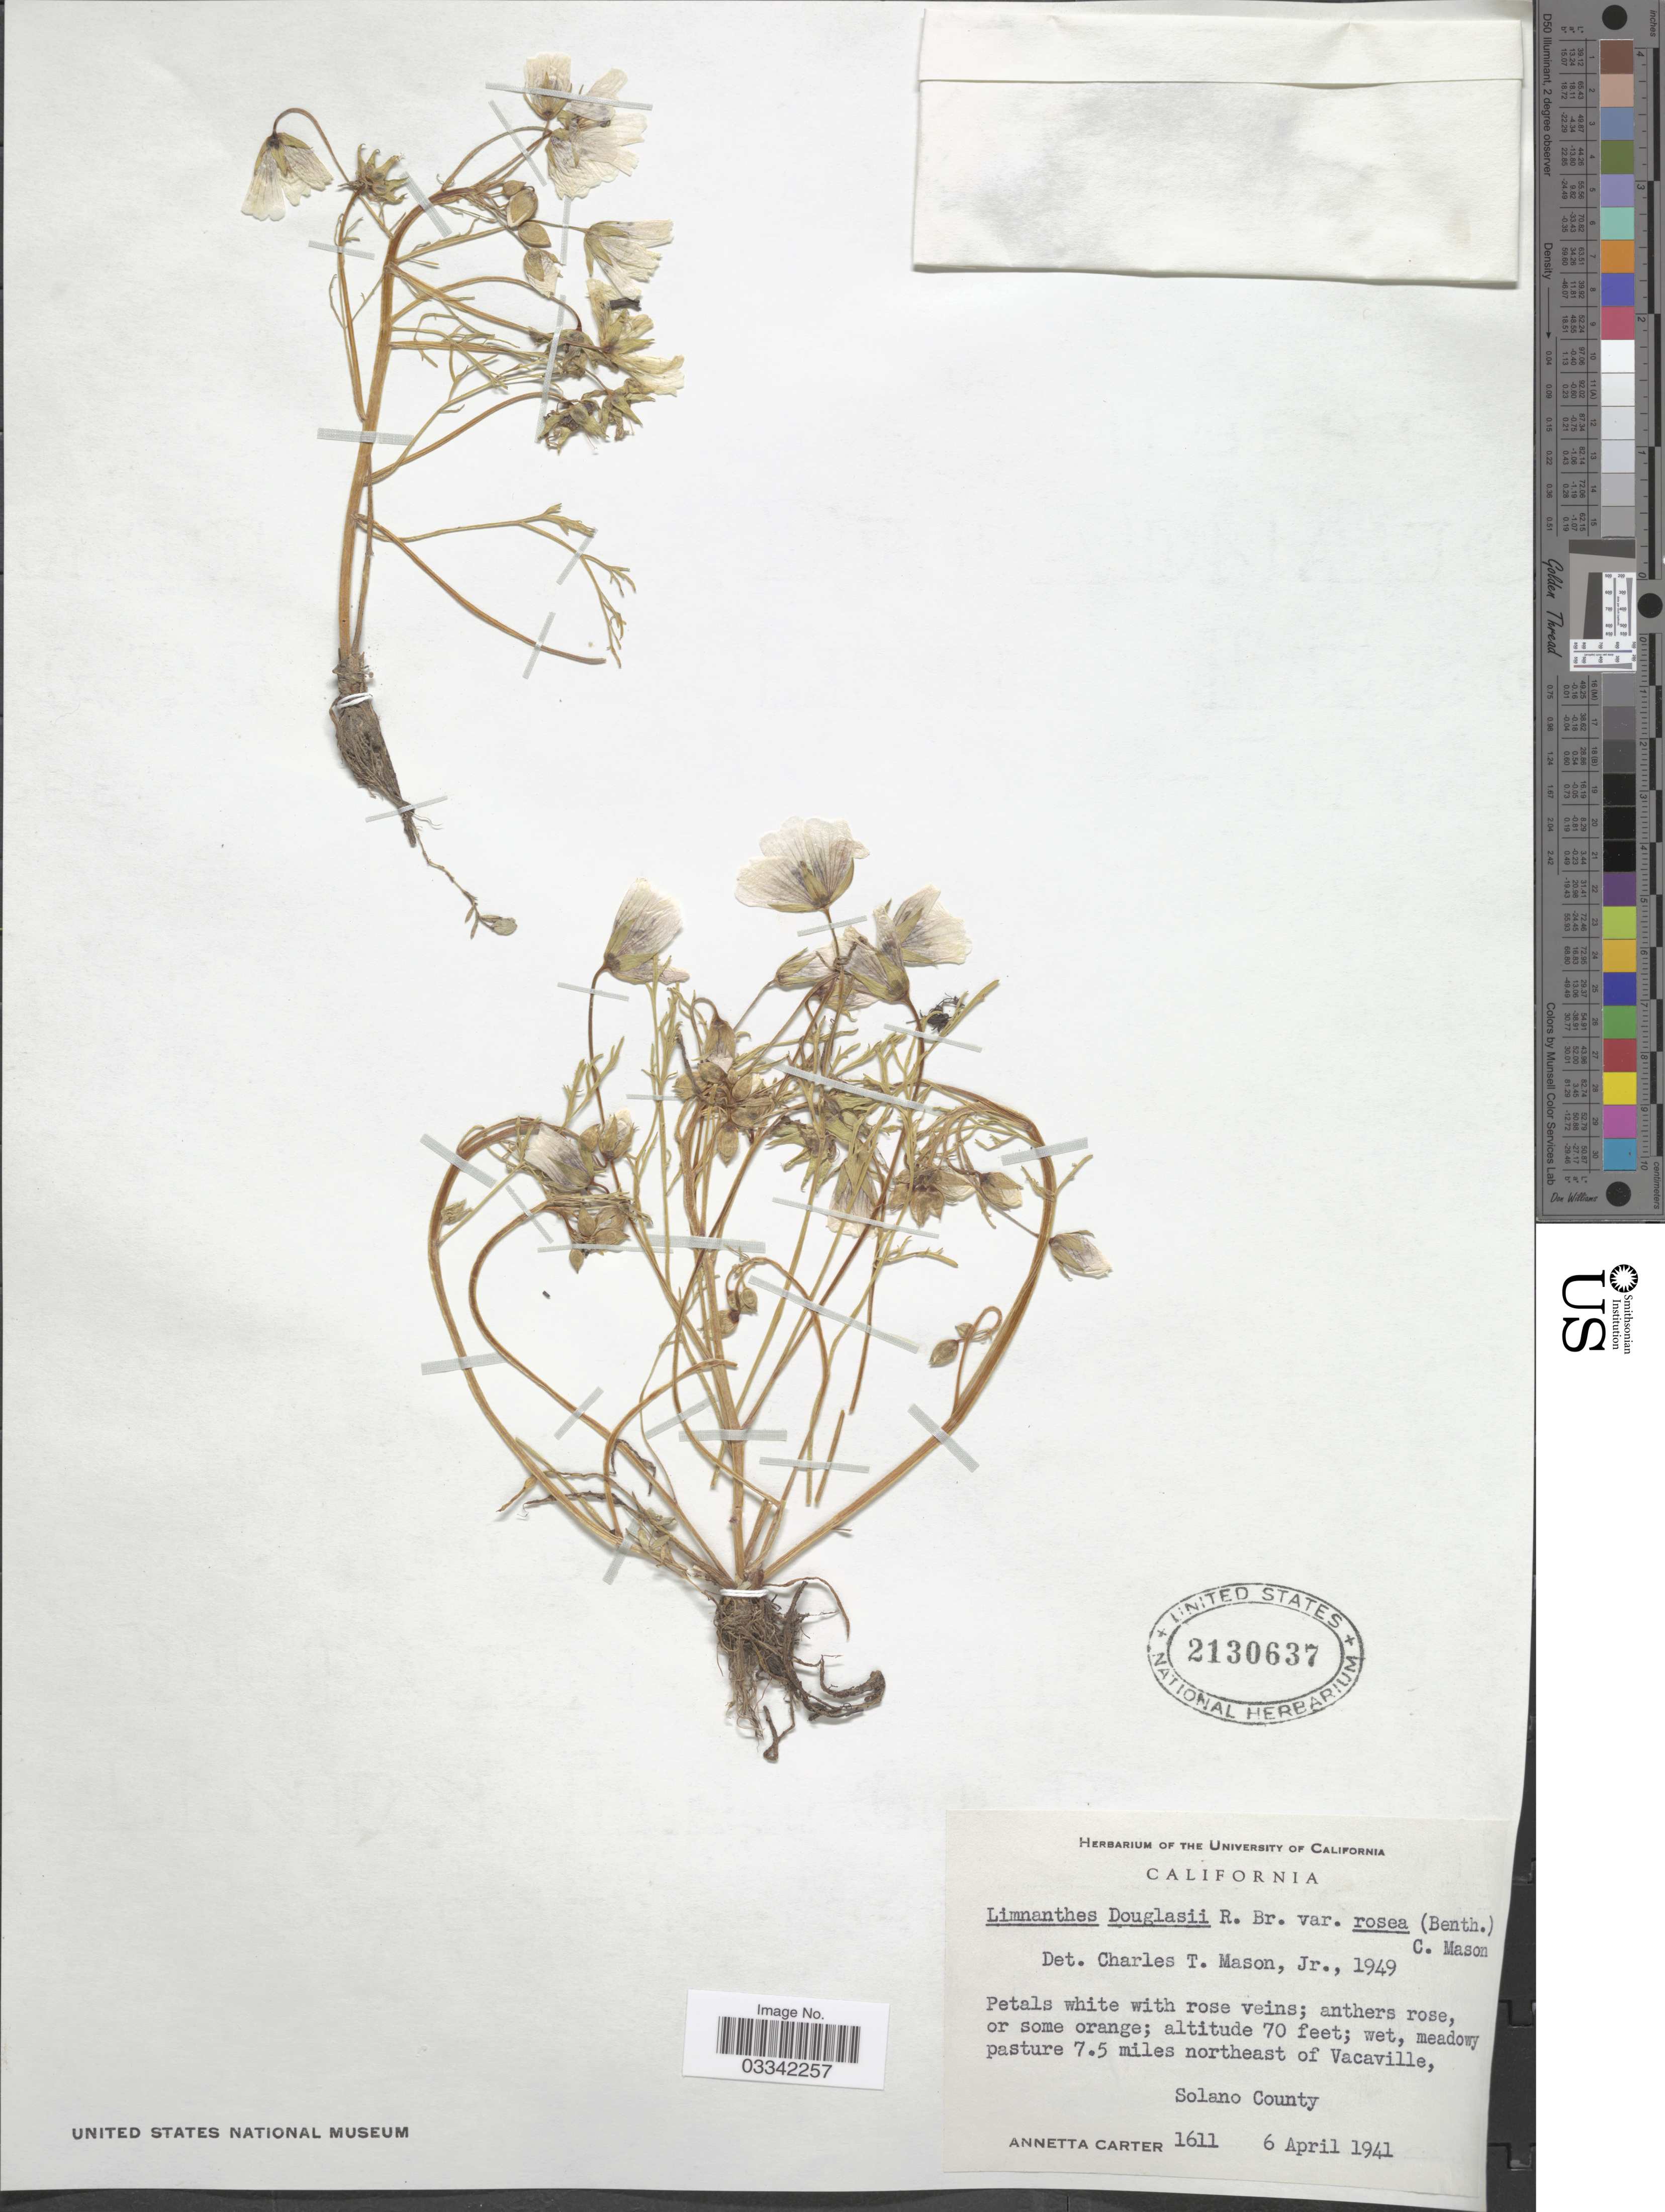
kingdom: Plantae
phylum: Tracheophyta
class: Magnoliopsida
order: Brassicales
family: Limnanthaceae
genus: Limnanthes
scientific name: Limnanthes douglasii var. rosea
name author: (Hartw. ex Benth.) Mason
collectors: A. Carter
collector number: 1611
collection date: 1941-04-06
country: United States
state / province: California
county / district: Solano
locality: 7.5 miles northeast of Vacaville, Solano County.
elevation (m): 21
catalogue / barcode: US 2130637